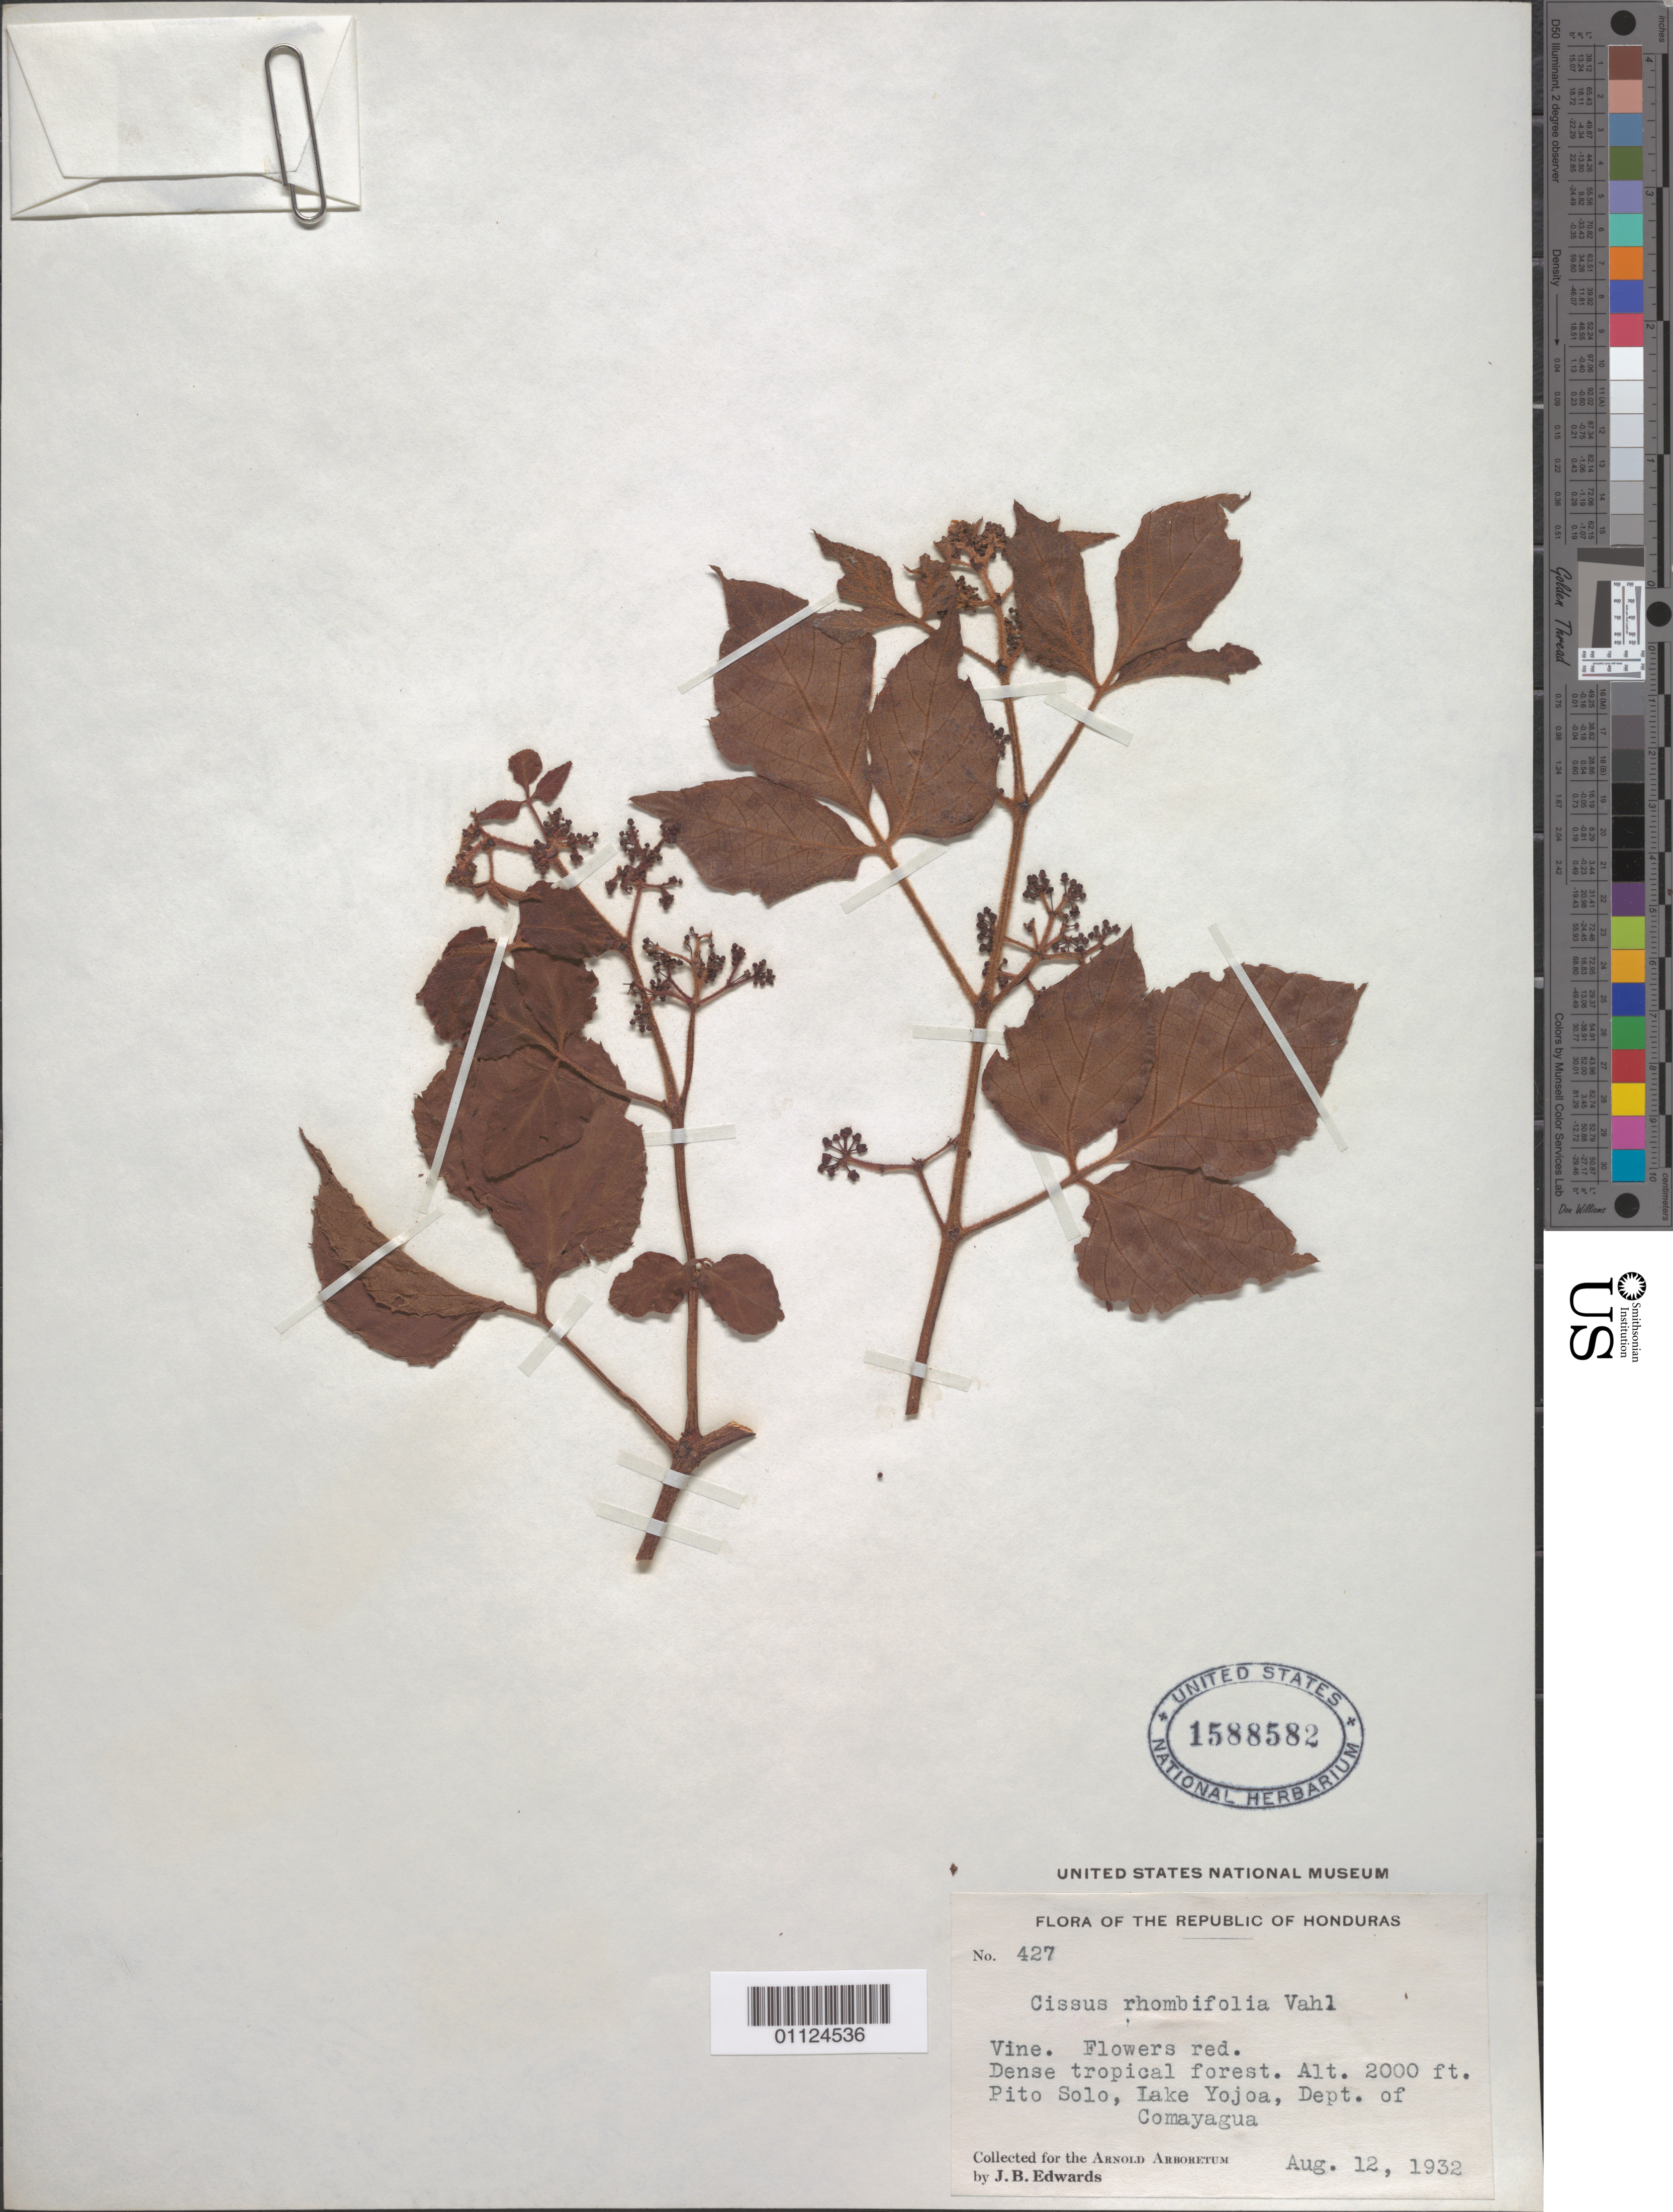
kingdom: Plantae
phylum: Tracheophyta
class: Magnoliopsida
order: Vitales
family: Vitaceae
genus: Cissus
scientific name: Cissus rhombifolia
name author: Vahl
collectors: J. B. Edwards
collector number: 427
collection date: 1932-08-12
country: Honduras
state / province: Comayagua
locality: Pito Solo, Lake Yojoa.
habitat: Vine. Dense tropical forest.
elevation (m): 610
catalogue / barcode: US 1588582